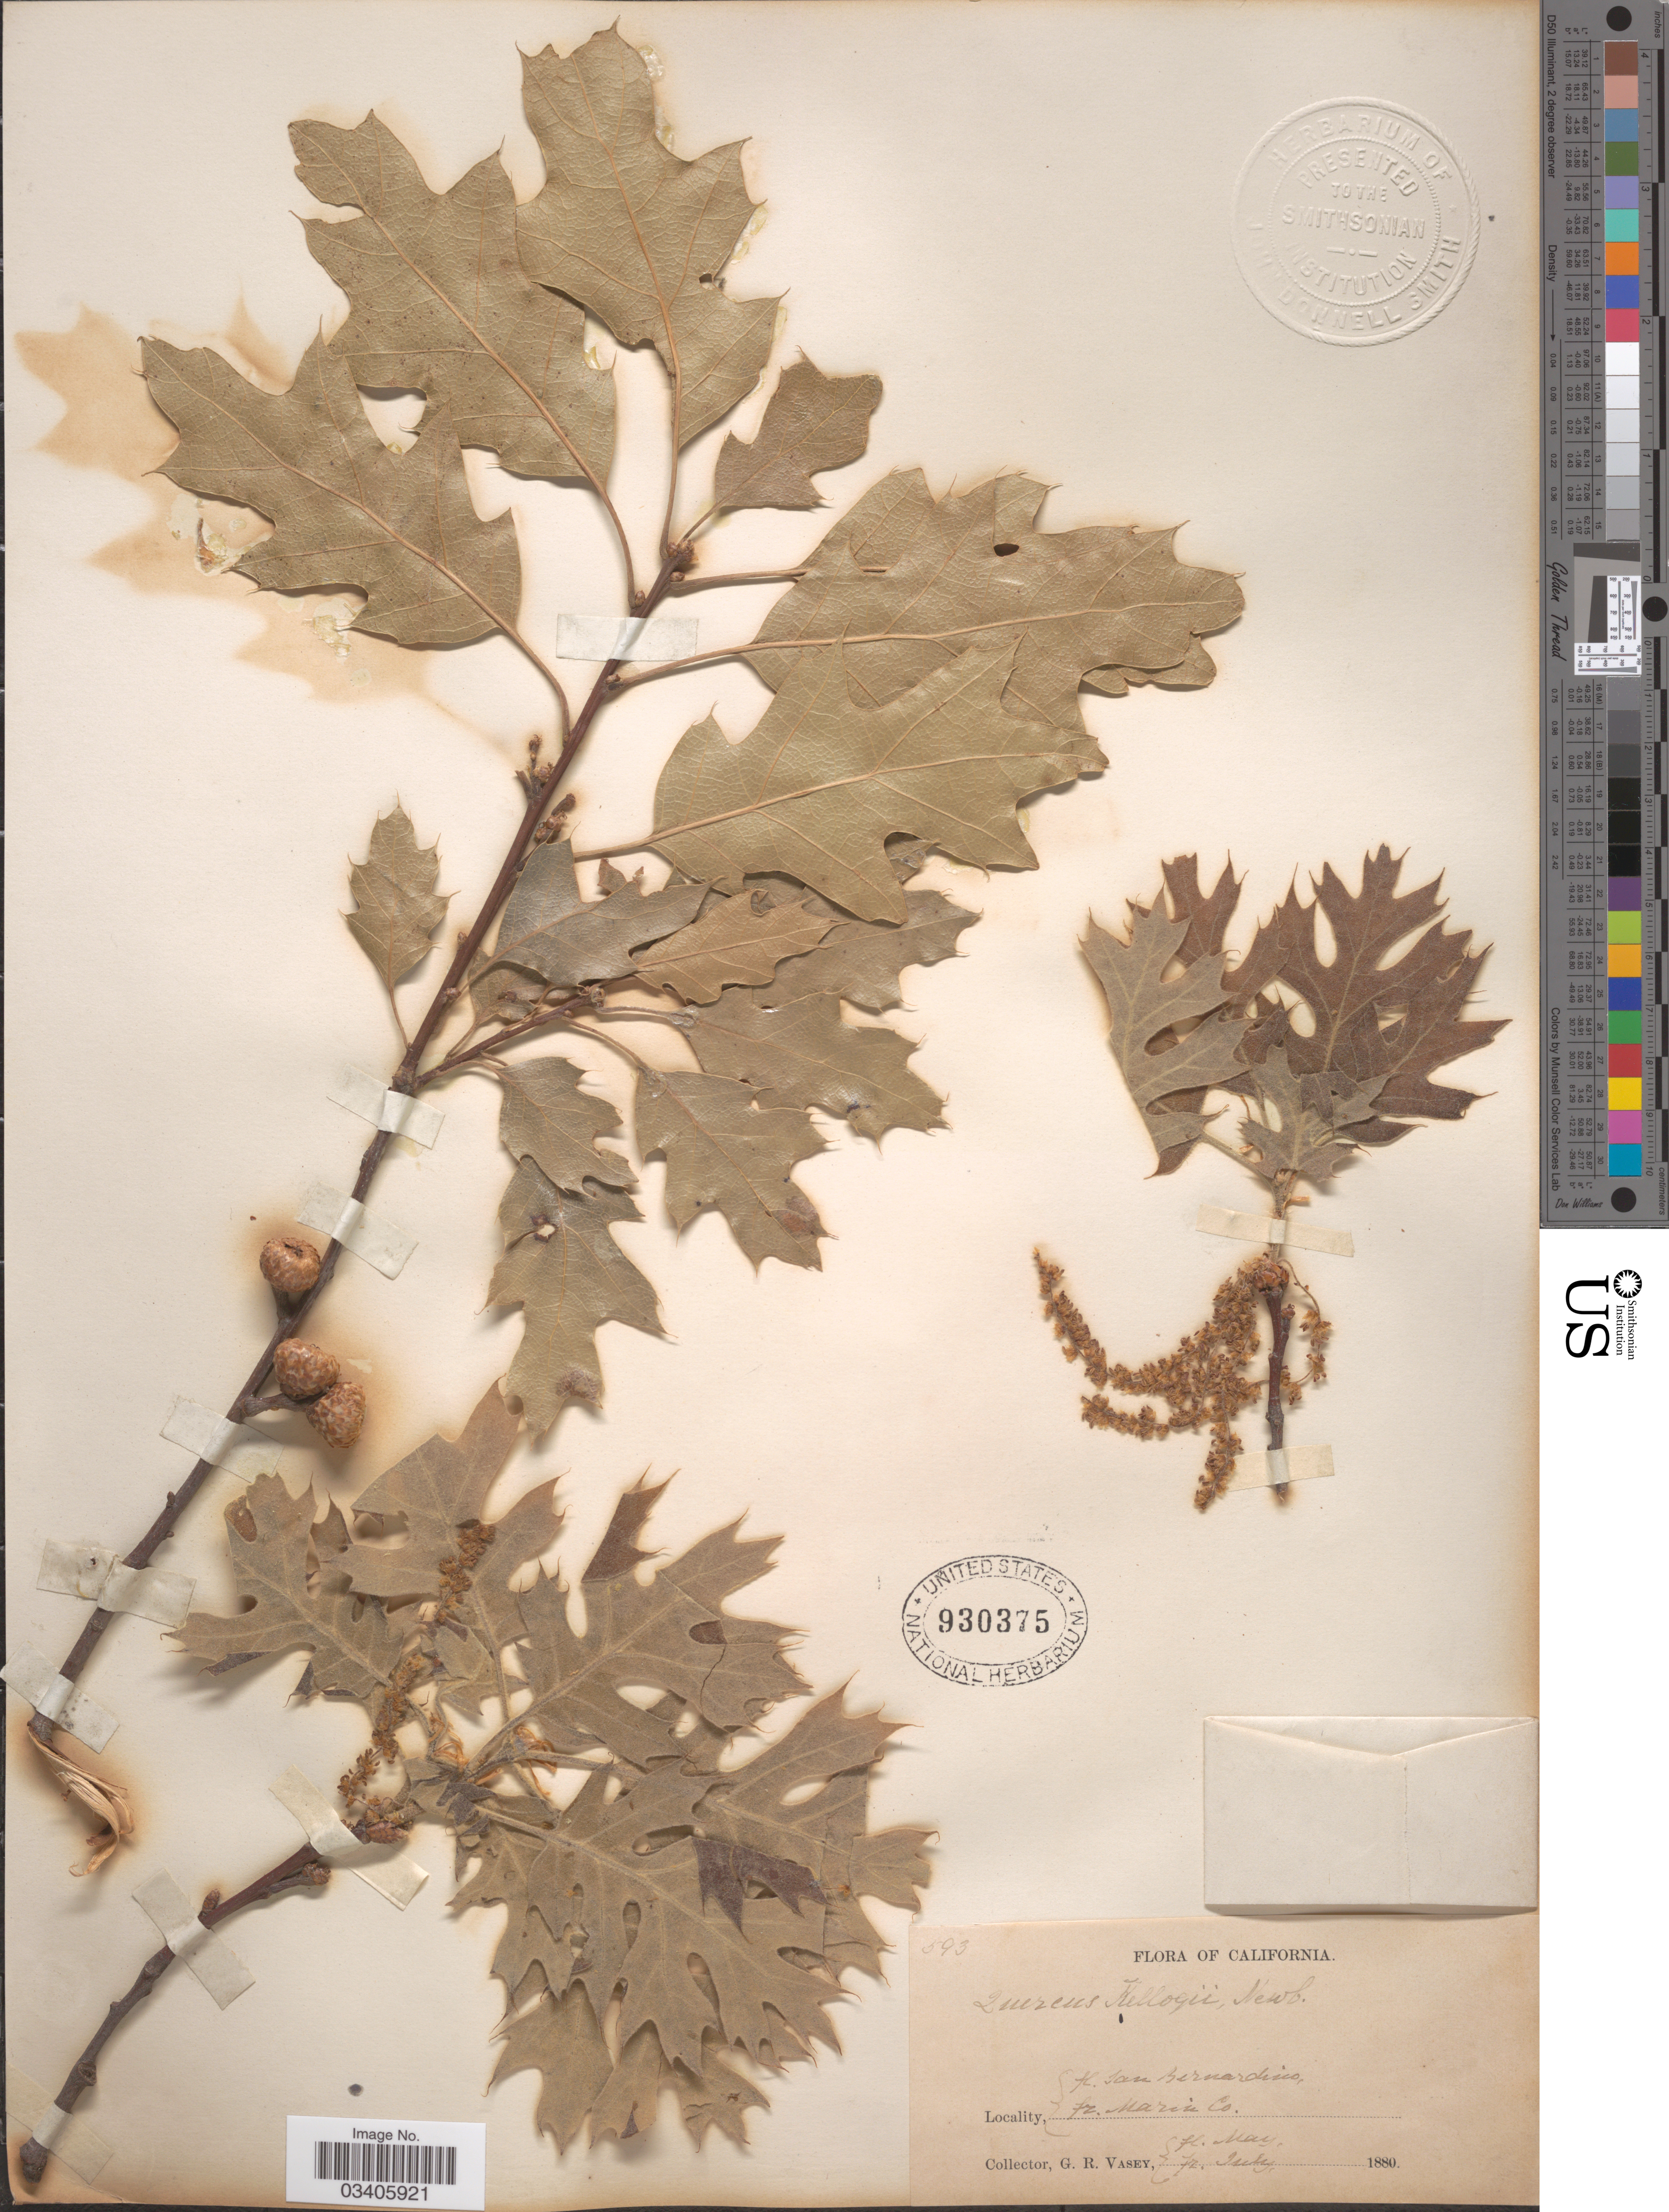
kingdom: Plantae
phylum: Tracheophyta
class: Magnoliopsida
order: Fagales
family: Fagaceae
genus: Quercus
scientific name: Quercus kelloggii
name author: Newb.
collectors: G. R. Vasey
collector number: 593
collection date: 1880-05/1880-07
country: United States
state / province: California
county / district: San Bernardino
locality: San Bernardino. Marin Co.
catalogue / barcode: US 930375